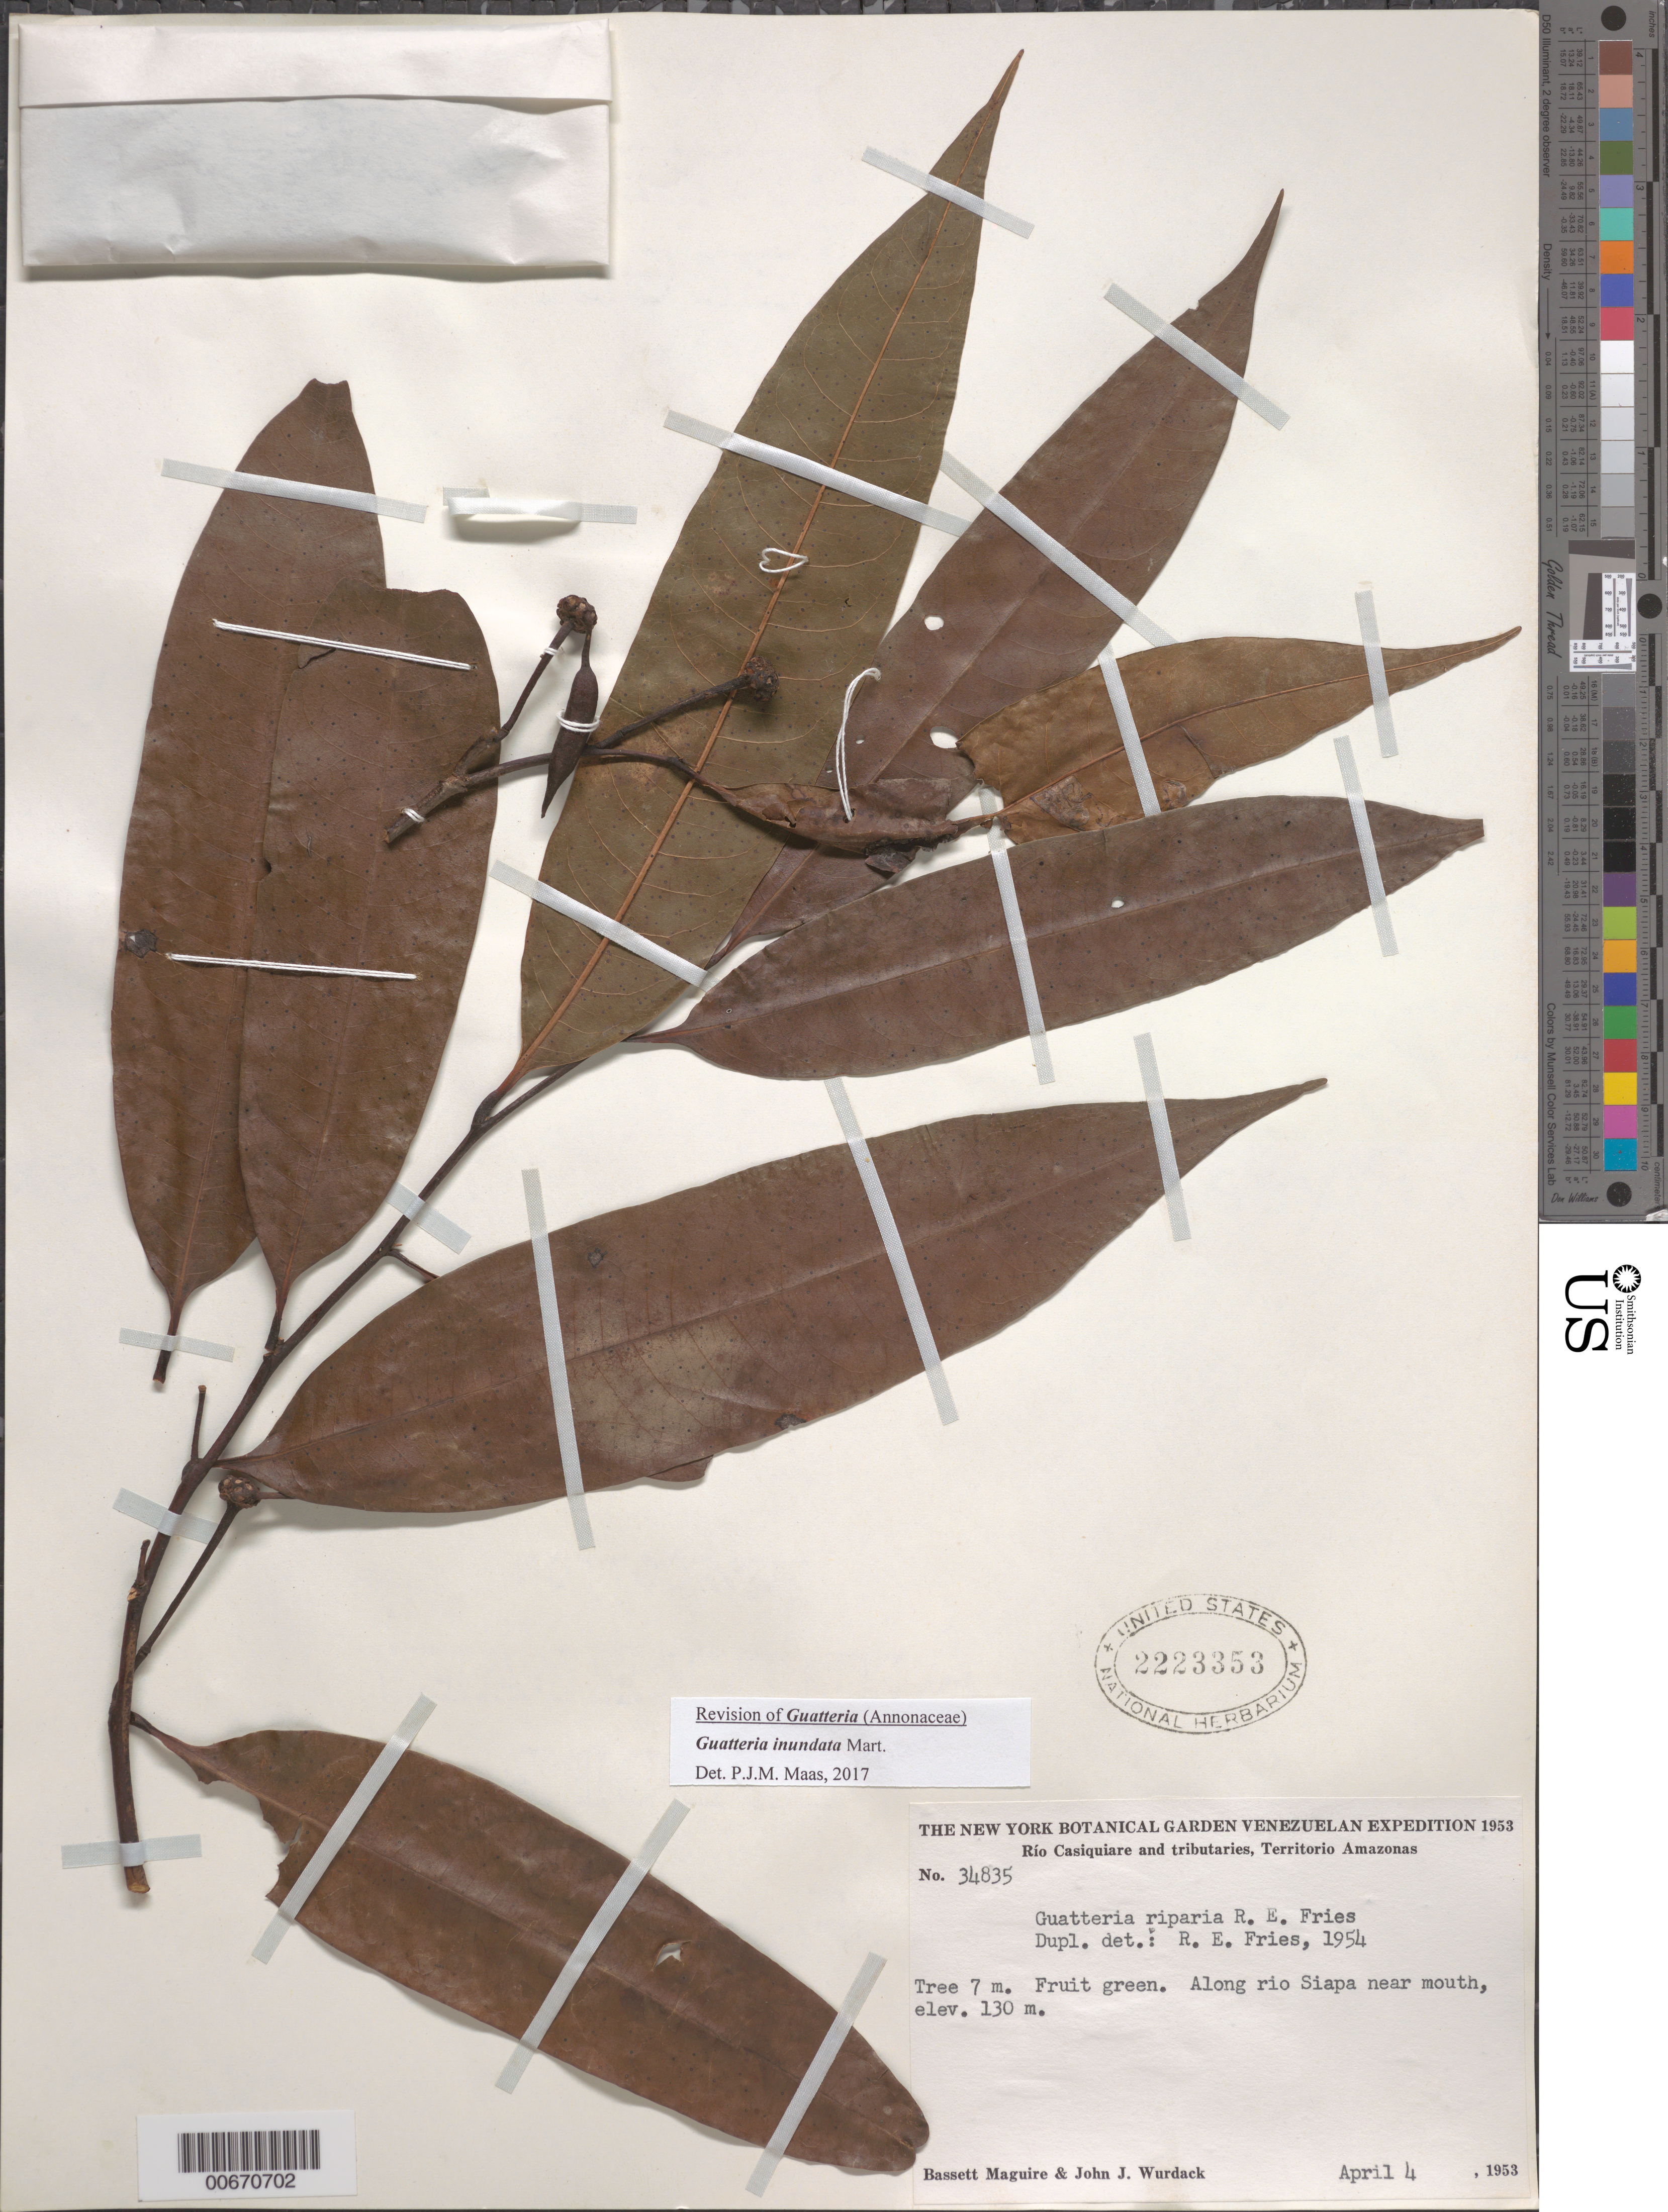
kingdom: Plantae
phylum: Tracheophyta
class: Magnoliopsida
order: Magnoliales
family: Annonaceae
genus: Guatteria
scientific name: Guatteria inundata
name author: Mart.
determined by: Maas, Paul J.; Maas, H.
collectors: B. Maguire & J. J. Wurdack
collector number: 34835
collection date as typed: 4-Apr-53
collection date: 1953-04-04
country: Venezuela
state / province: Amazonas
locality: Río Siapa, Río Casiquiare, near mouth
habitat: River edge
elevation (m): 130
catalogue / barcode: US 2223353